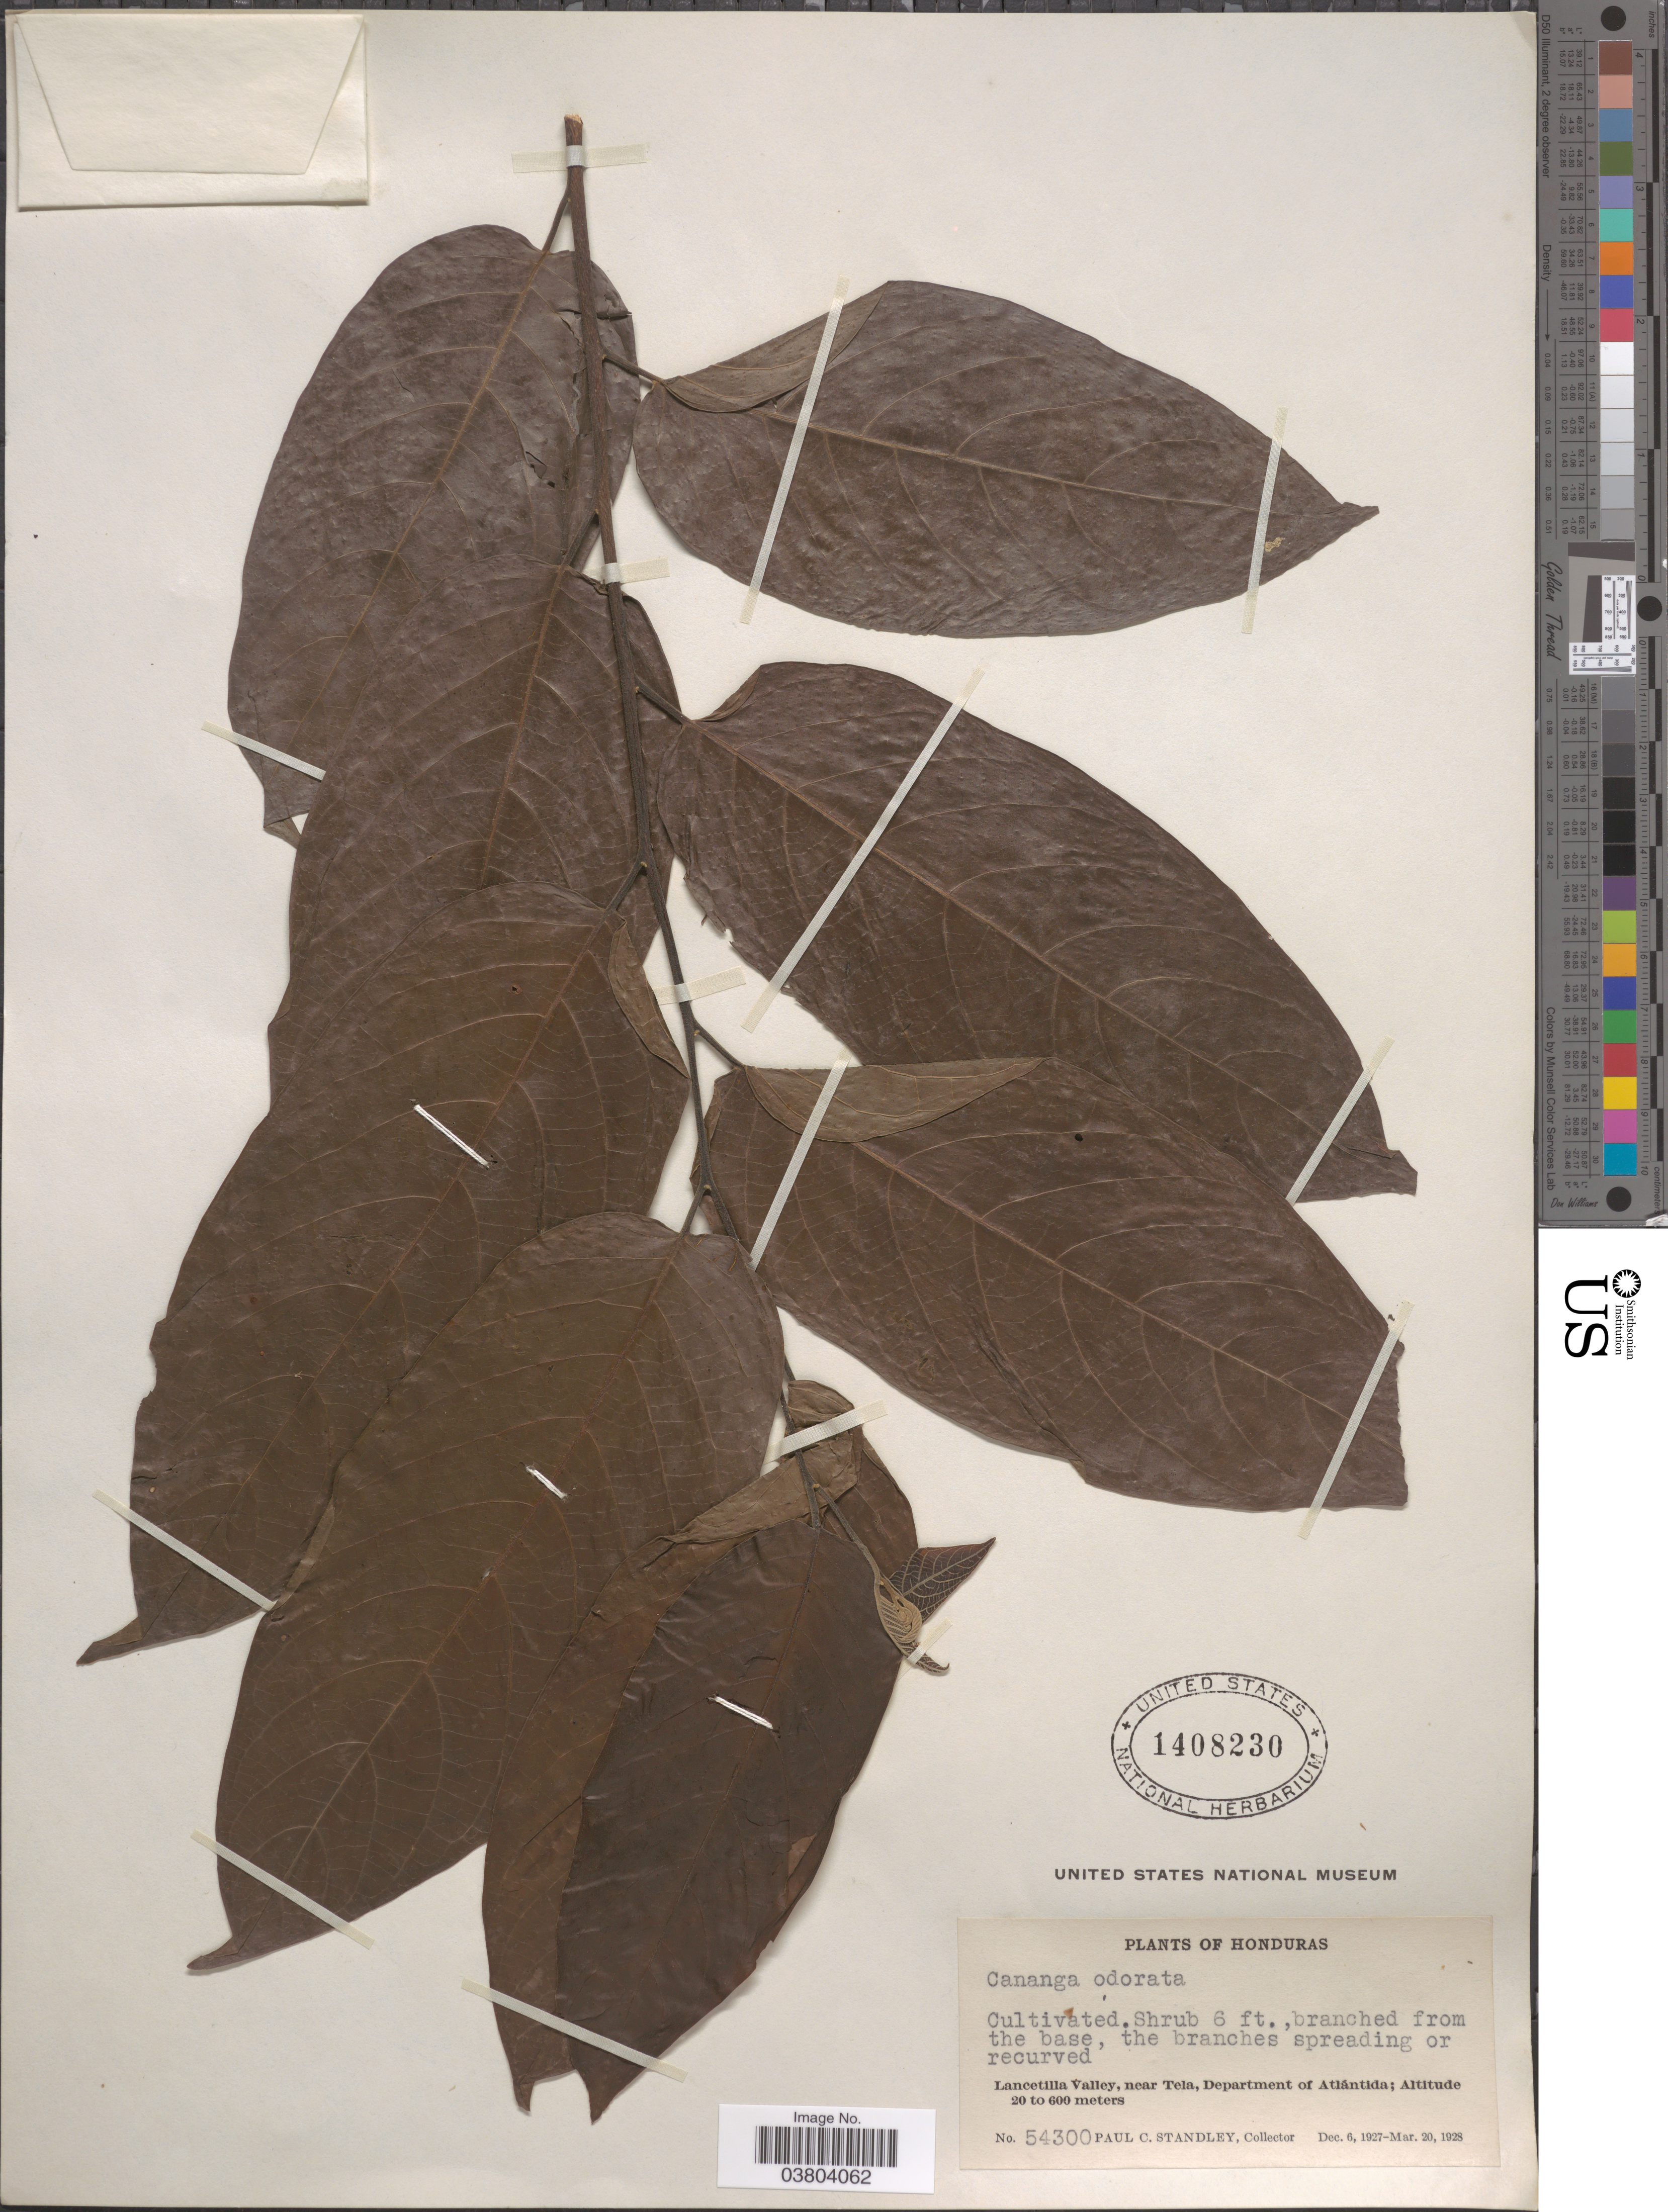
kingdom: Plantae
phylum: Tracheophyta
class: Magnoliopsida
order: Magnoliales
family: Annonaceae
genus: Cananga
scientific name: Cananga odorata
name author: (Lam.) Hook. f. & Thomson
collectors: P. C. Standley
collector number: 54300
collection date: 1927-12-06/1928-03-20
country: Honduras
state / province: Atlantida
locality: Lancetilla Valley, near Tela, Department of Atlántida.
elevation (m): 20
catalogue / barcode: US 1408230